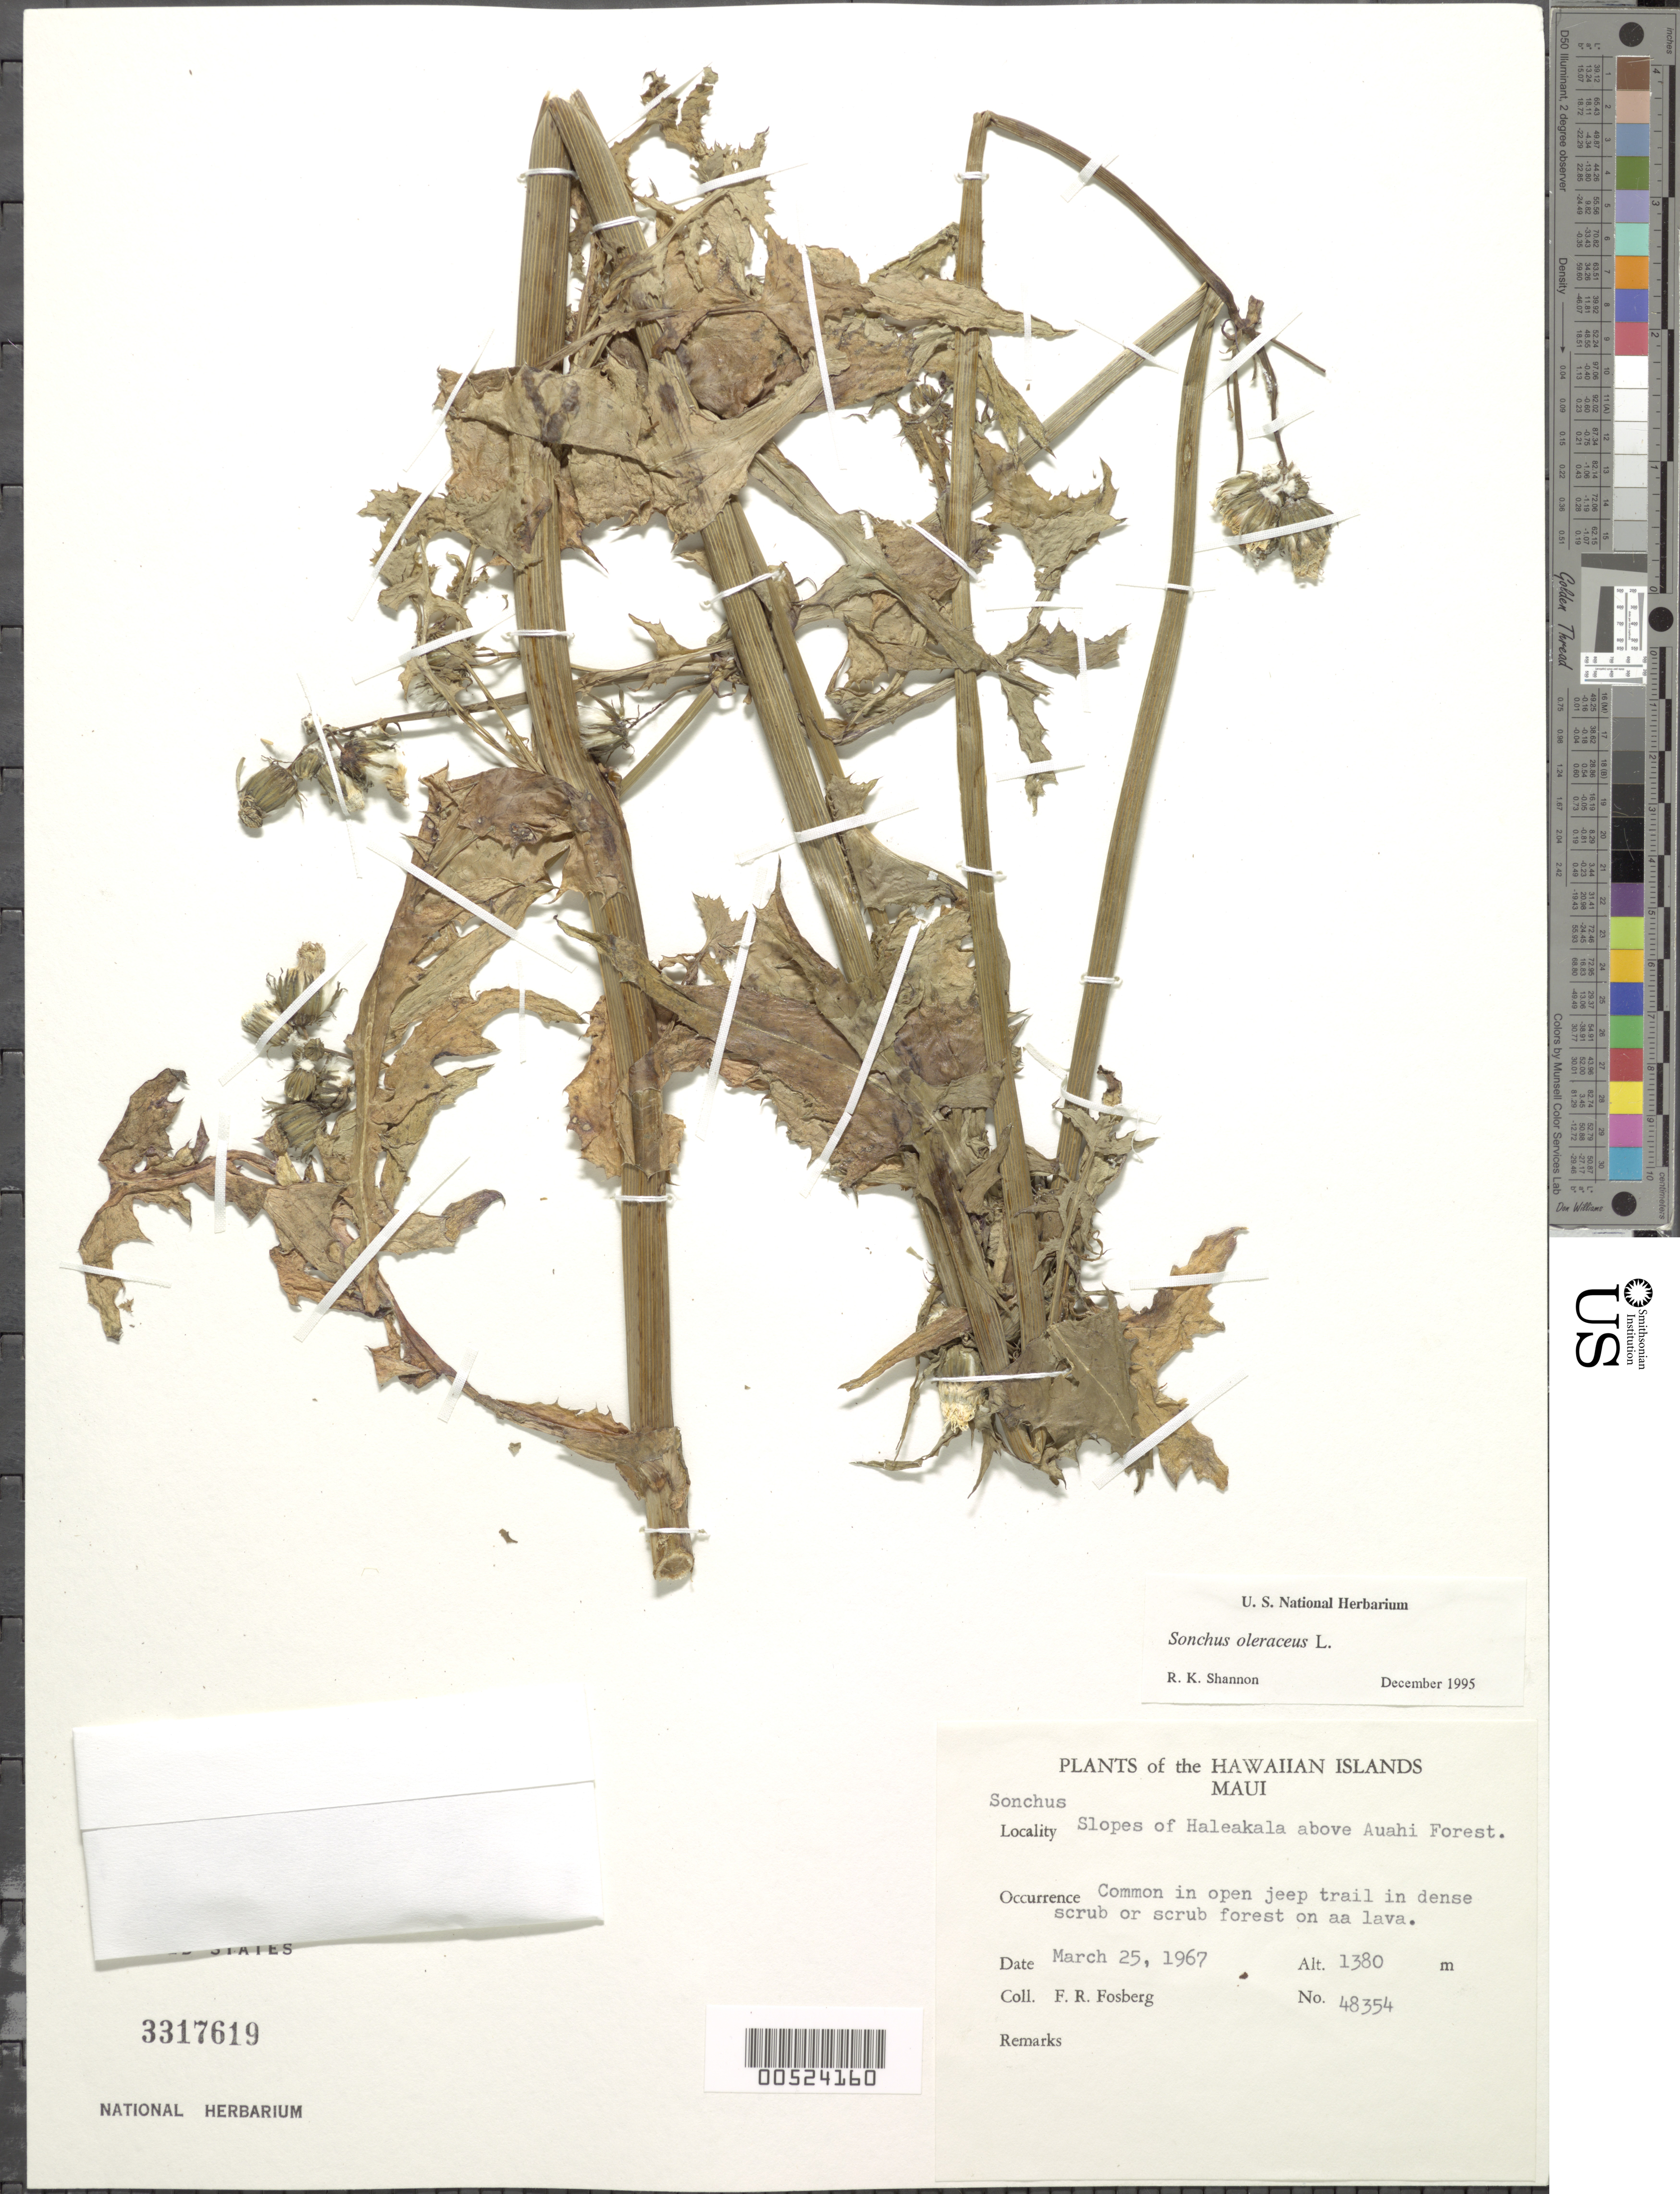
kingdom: Plantae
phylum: Tracheophyta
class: Magnoliopsida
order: Asterales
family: Asteraceae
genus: Sonchus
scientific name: Sonchus oleraceus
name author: L.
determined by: Shannon, R. K., (UNITED STATES)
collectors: F. R. Fosberg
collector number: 48354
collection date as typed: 25 Mar 1967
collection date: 1967-03-25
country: United States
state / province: Hawaii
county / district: Maui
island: Maui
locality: Slopes of Haleakala above Auahi Forest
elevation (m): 1380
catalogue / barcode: US 3317619